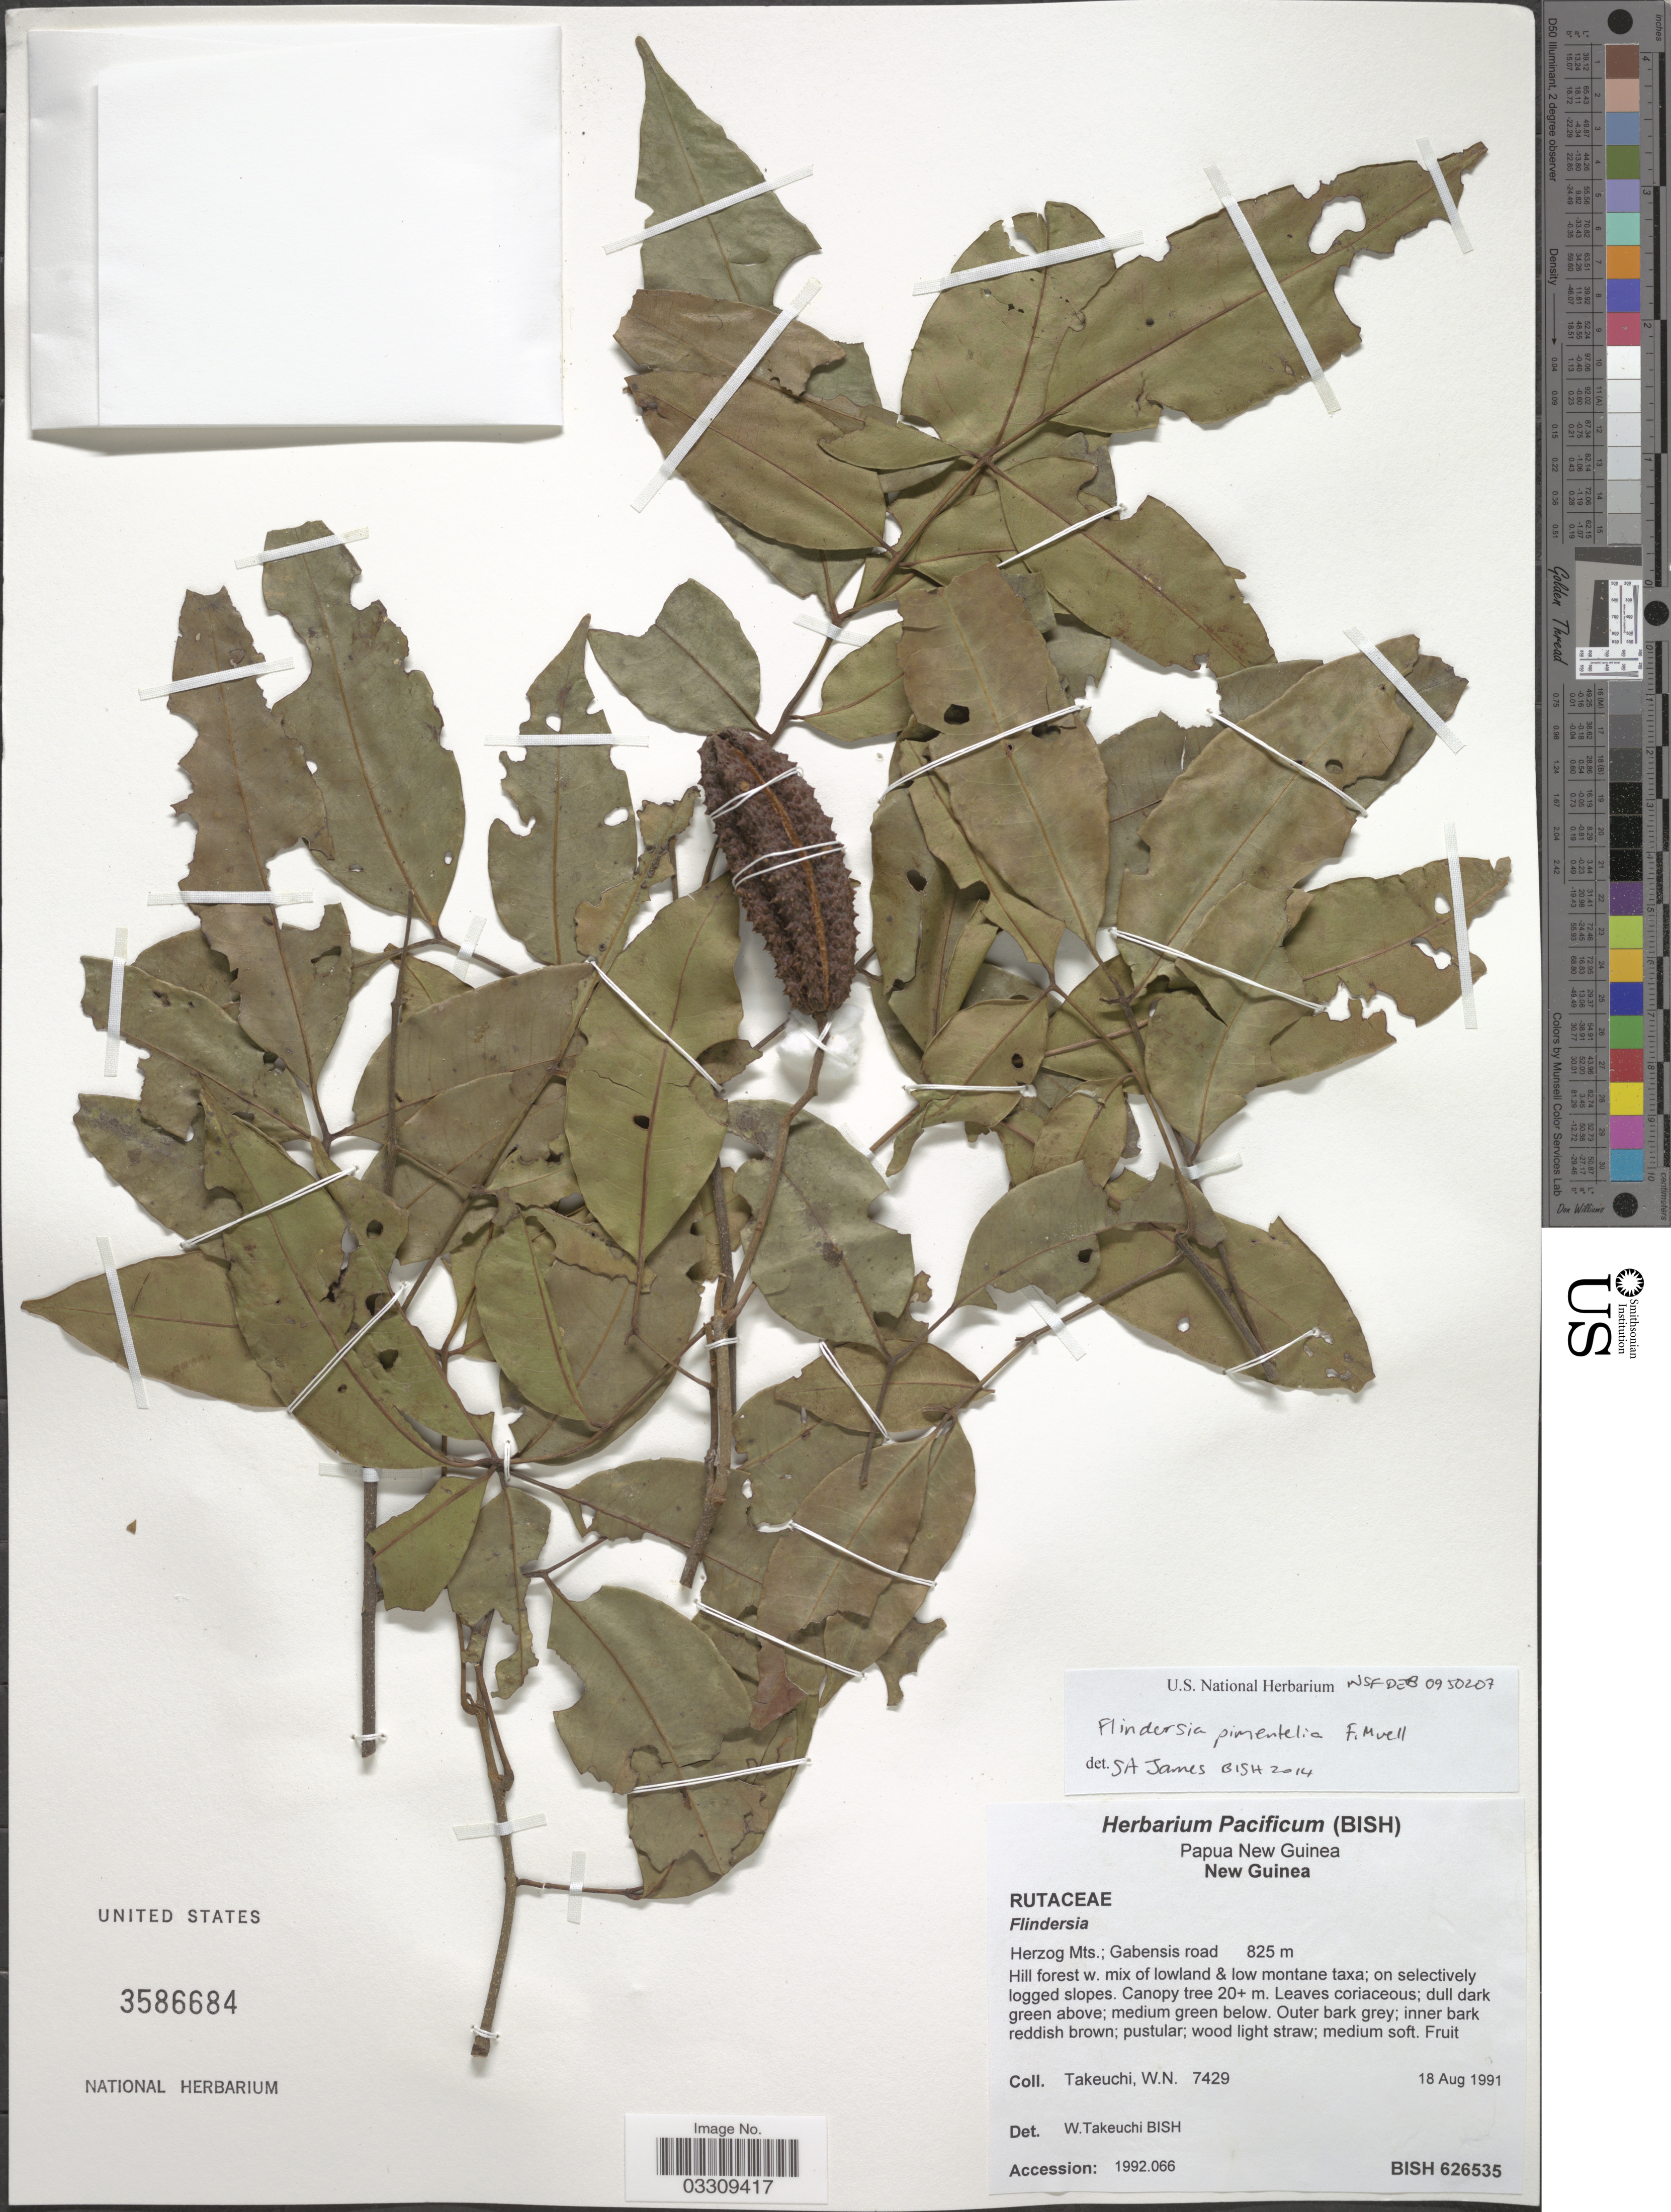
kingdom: Plantae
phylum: Tracheophyta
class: Magnoliopsida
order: Sapindales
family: Rutaceae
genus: Flindersia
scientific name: Flindersia pimenteliana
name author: F. Muell.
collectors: W. N. Takeuchi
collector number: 7429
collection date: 1991-08-18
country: Papua New Guinea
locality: Papa New Guinea. New Guinea. Herzorg Mts.: Gabensis road.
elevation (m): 825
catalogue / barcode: US 3586684